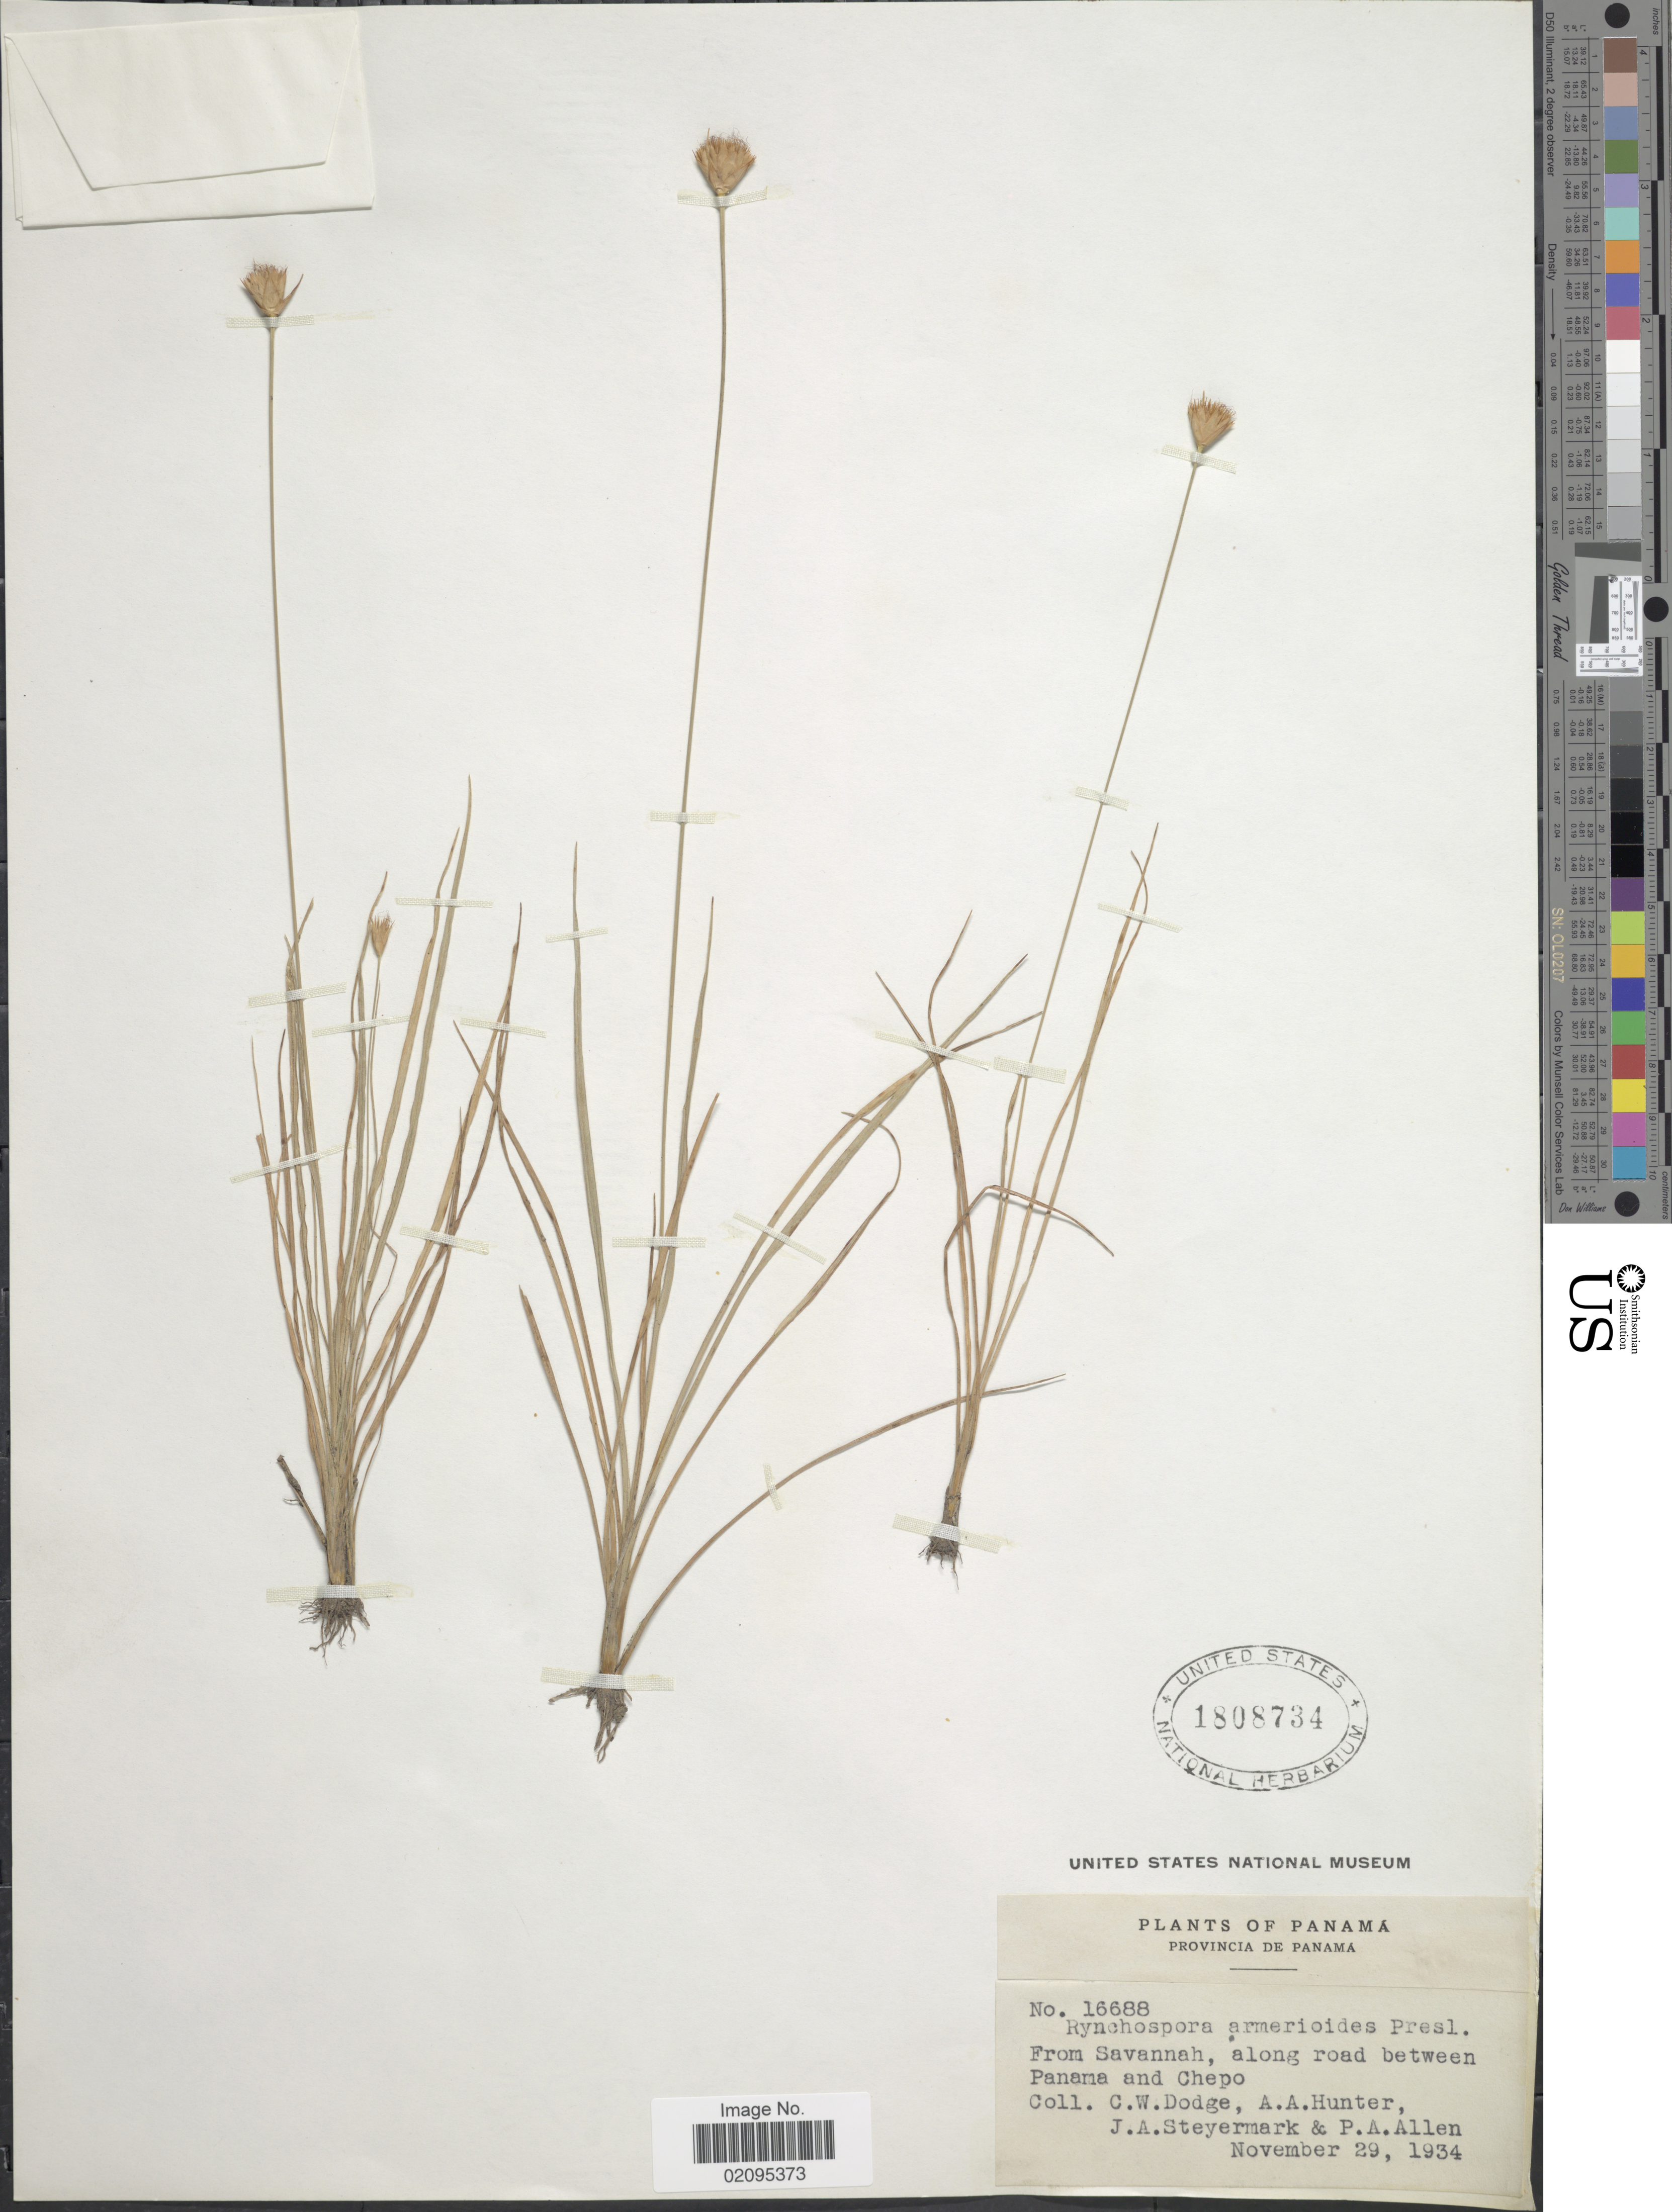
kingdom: Plantae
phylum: Tracheophyta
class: Liliopsida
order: Poales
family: Cyperaceae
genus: Rhynchospora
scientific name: Rhynchospora armerioides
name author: J. Presl & C. Presl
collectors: C. Dodge, A. Hunter, J. Steyermark & P. Allen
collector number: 16688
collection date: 1934-11-29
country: Panama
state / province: Panamá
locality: From savannah, along road between Panama and Chepo.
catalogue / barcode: US 1808734